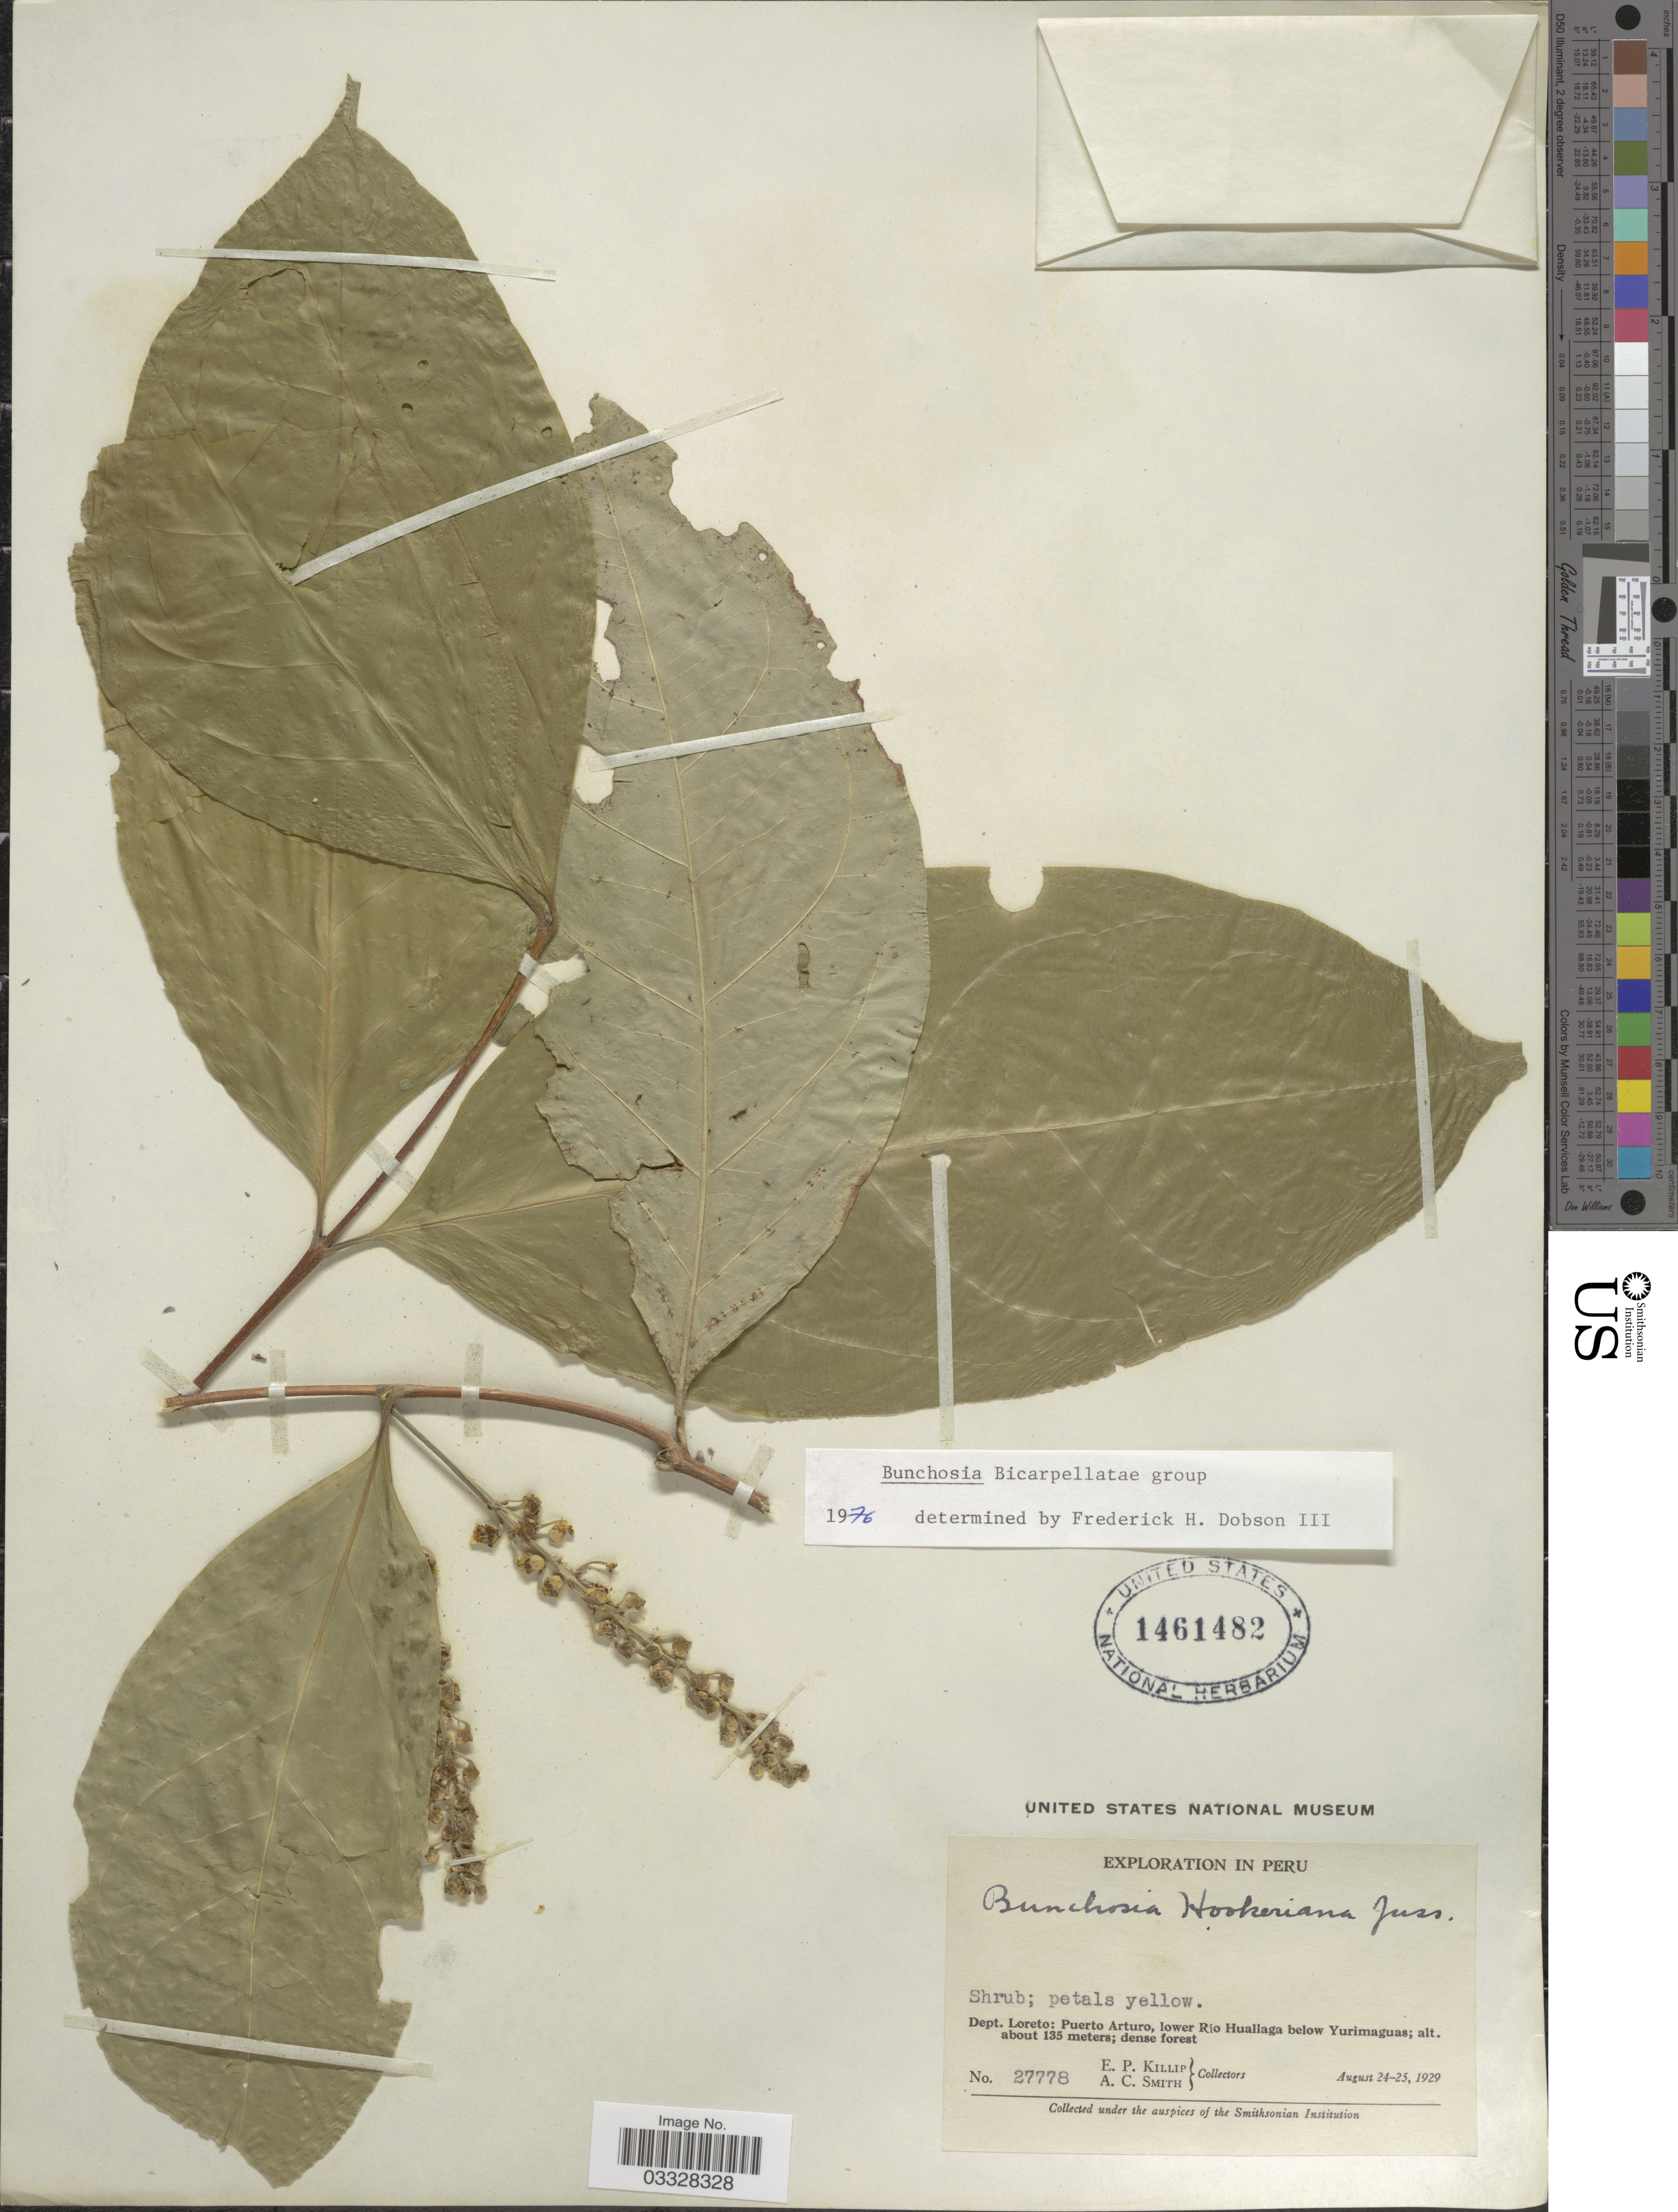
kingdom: Plantae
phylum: Tracheophyta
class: Magnoliopsida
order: Malpighiales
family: Malpighiaceae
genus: Bunchosia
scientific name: Bunchosia hookeriana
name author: A. Juss.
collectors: E. P. Killip & A. C. Smith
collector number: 27778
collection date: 1929-08-24/1929-08-25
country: Peru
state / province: Loreto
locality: Dept. Loreto: Puerto Arturo, lower Río Huallaga below Yurimaguas.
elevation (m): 135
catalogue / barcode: US 1461482